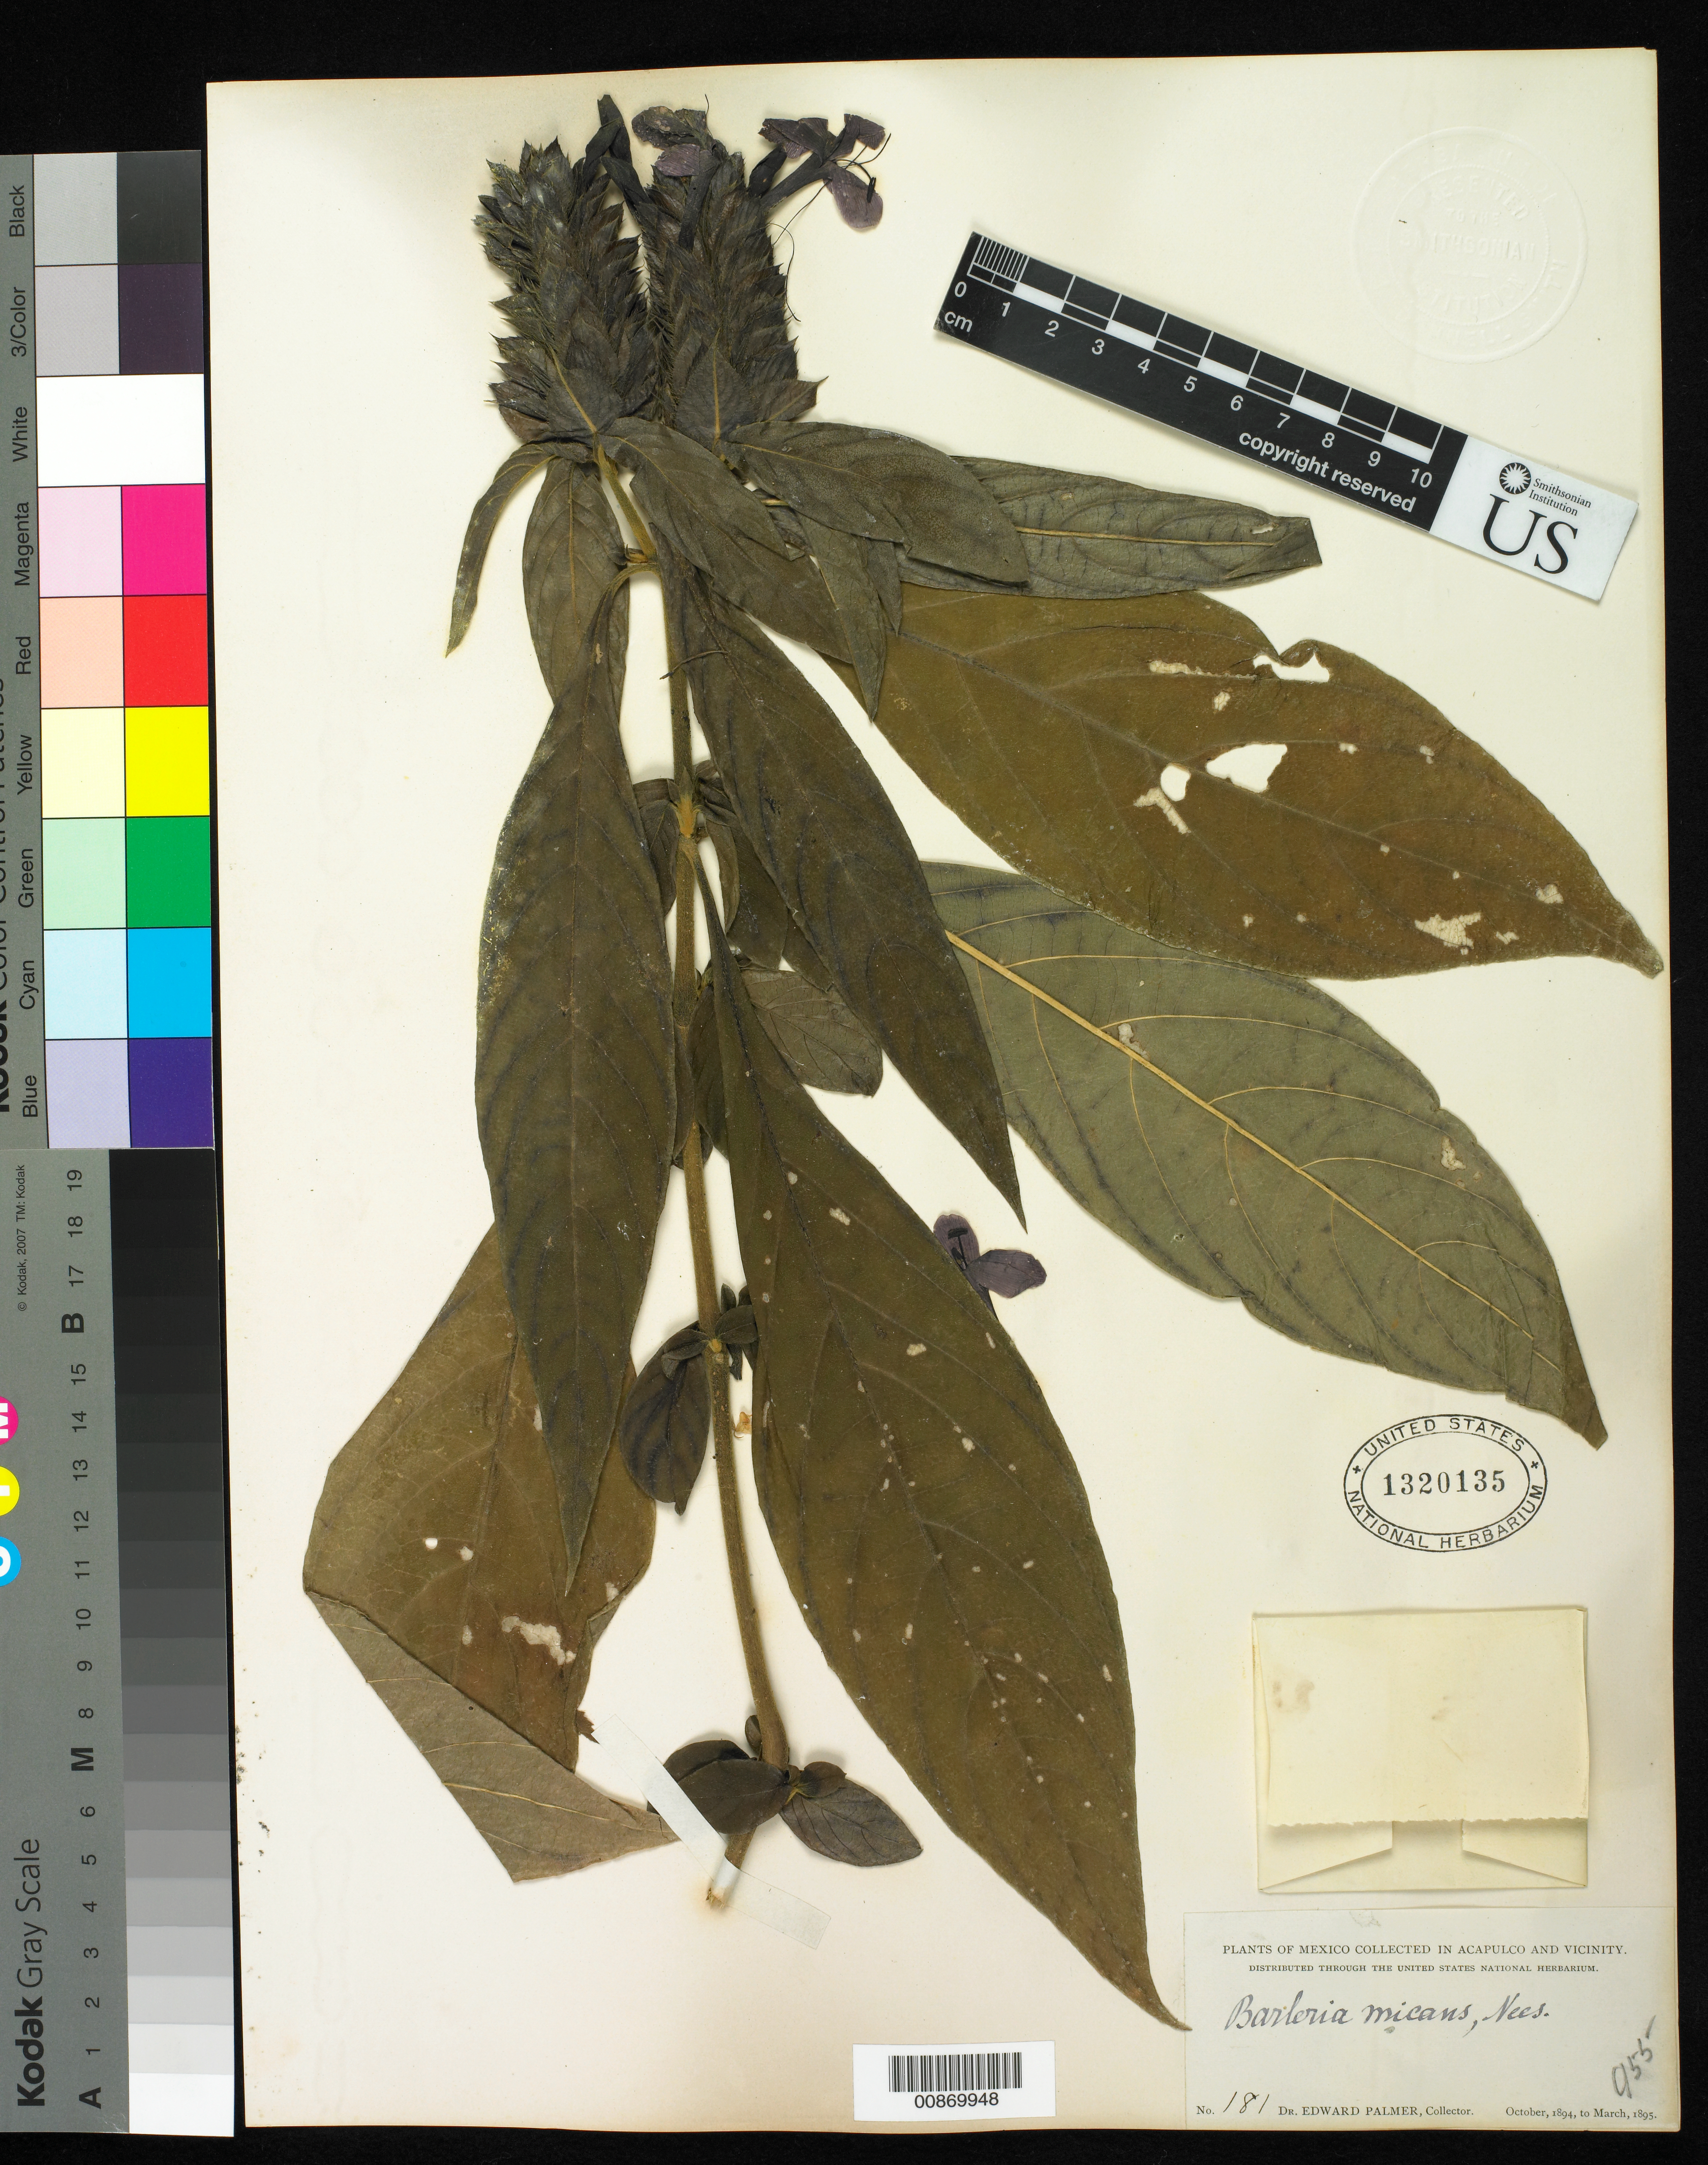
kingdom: Plantae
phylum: Tracheophyta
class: Magnoliopsida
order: Lamiales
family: Acanthaceae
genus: Barleria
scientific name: Barleria micans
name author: Nees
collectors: E. Palmer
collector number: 181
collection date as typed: Oct 1894 to -- Mar 1895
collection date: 1894-10/1895-03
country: Mexico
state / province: Guerrero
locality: Acapulco, Guerrero and vicinity.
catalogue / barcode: US 1320135